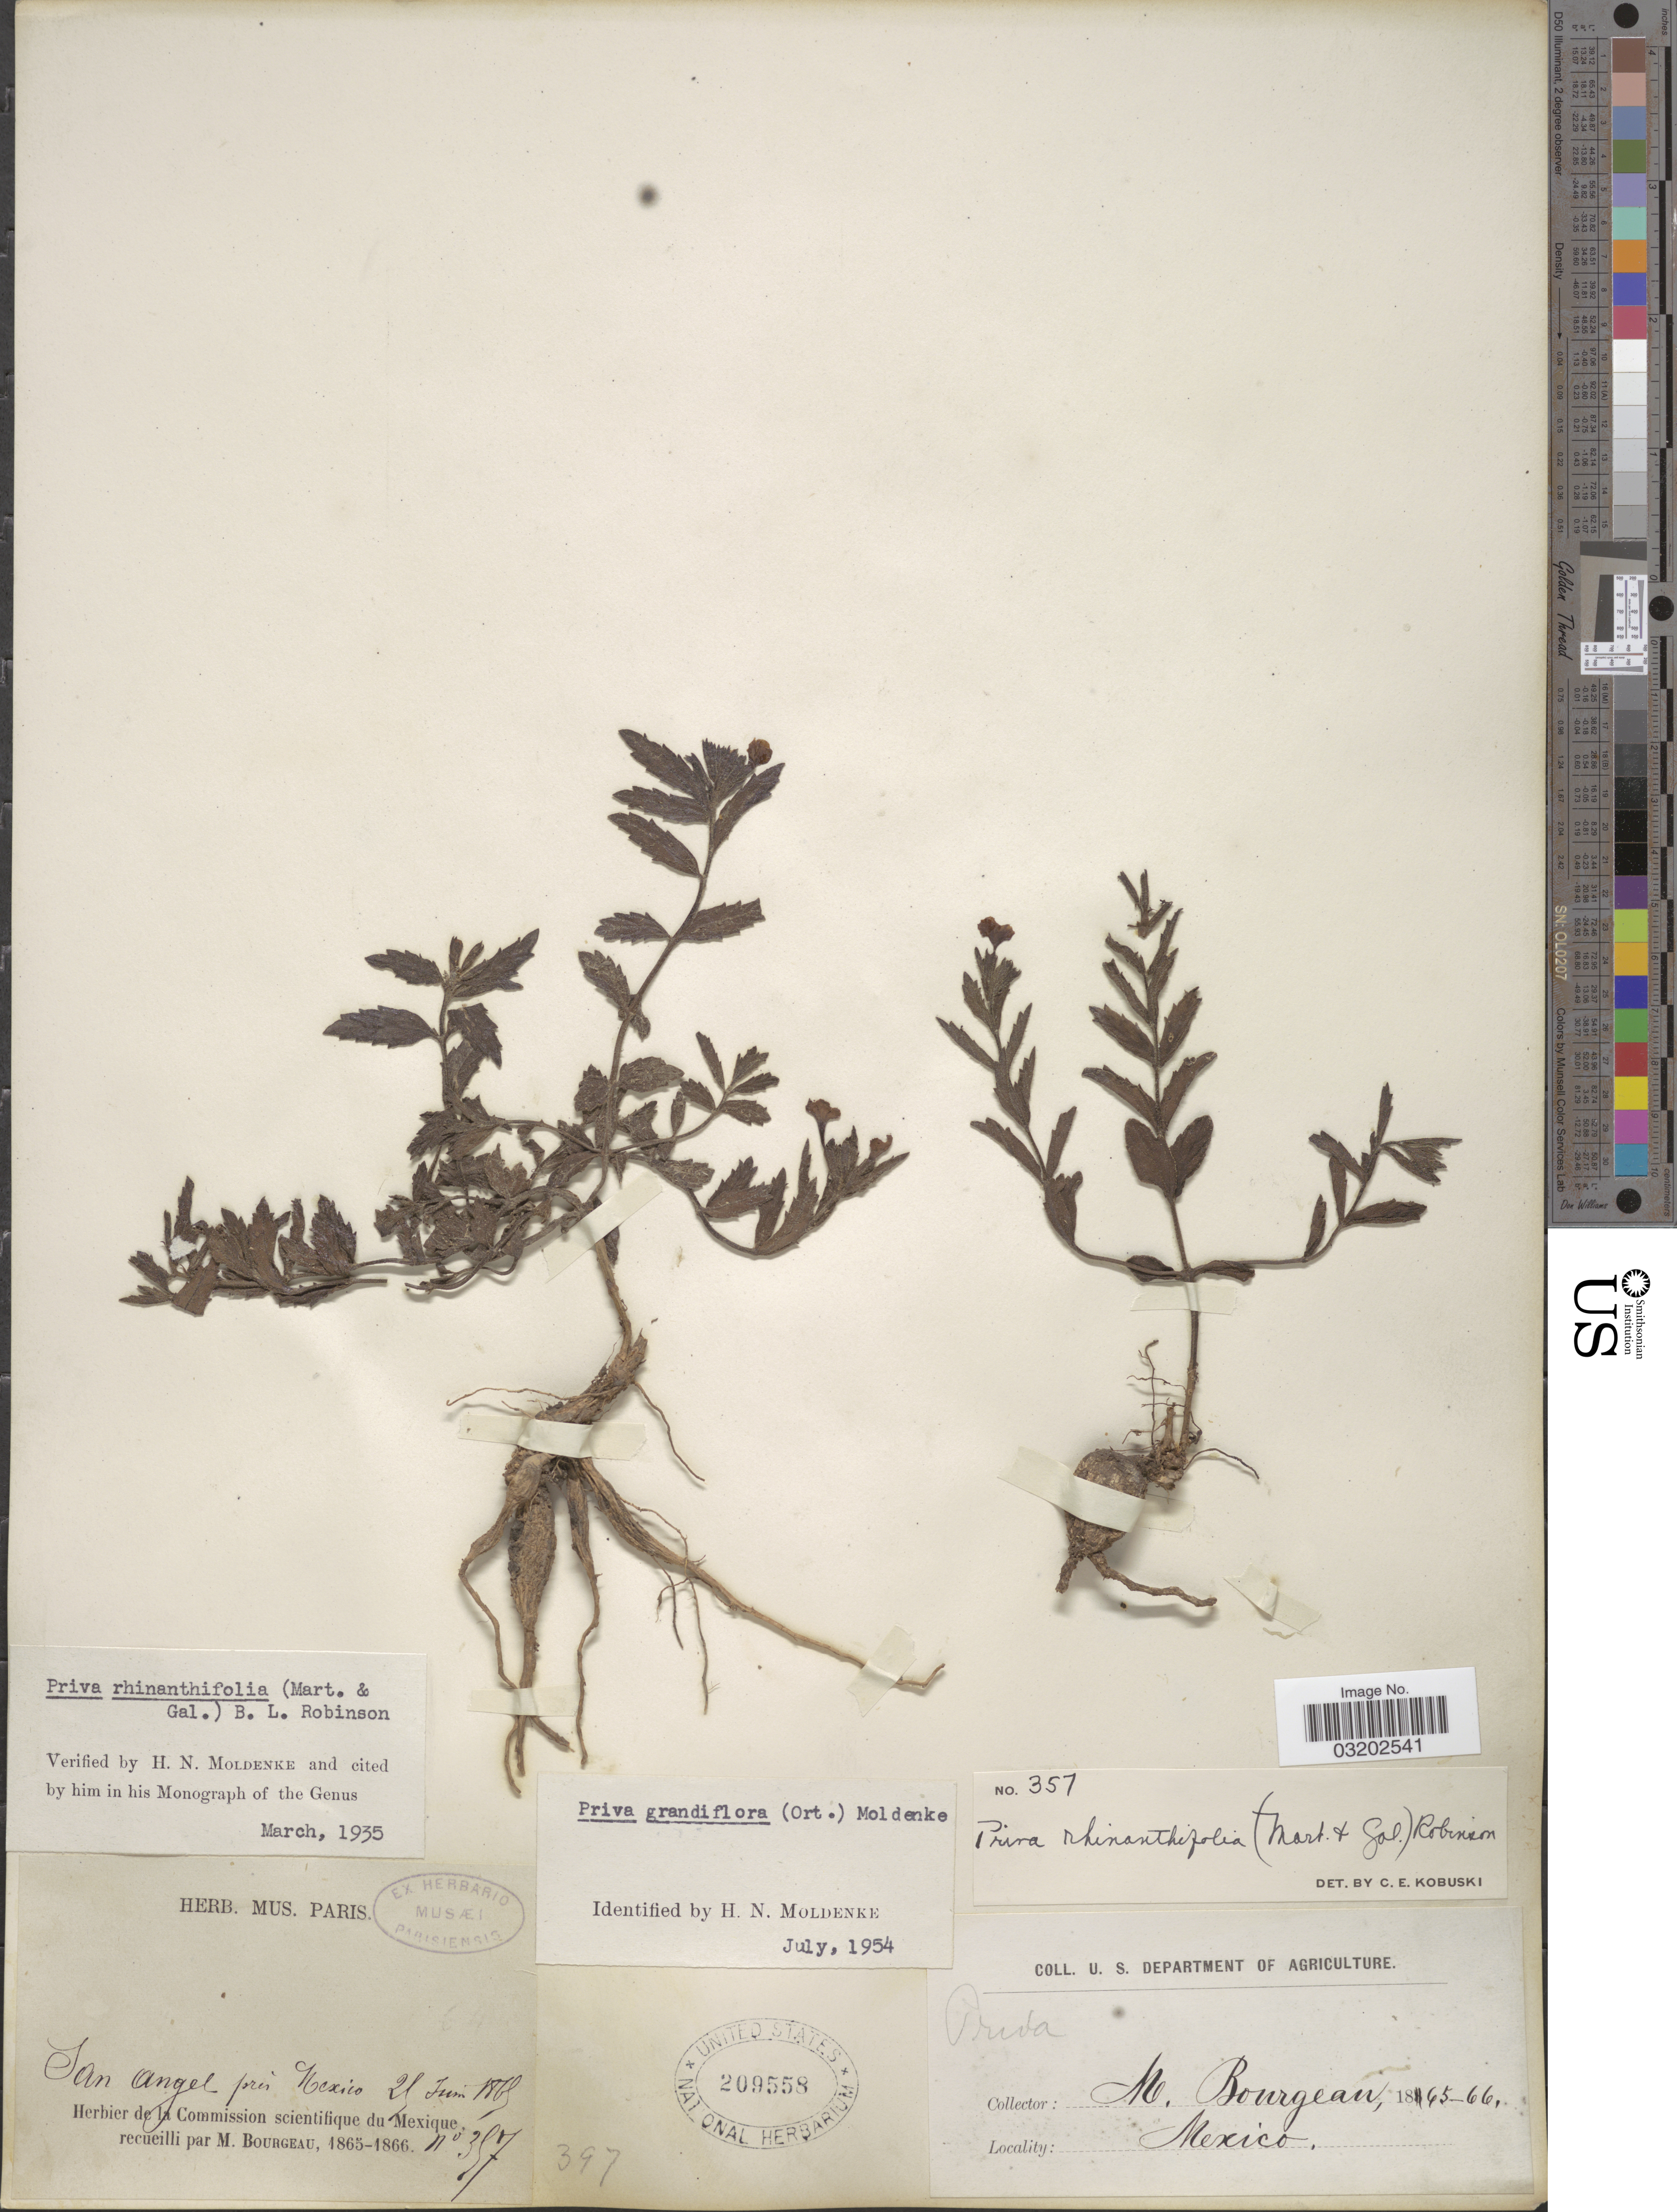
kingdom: Plantae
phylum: Tracheophyta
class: Magnoliopsida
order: Lamiales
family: Verbenaceae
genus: Priva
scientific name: Priva grandiflora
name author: Moldenke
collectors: M. Bourgeau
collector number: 397*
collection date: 1869-06-21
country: Mexico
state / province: México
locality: San Angel prés Mexico.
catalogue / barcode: US 209558